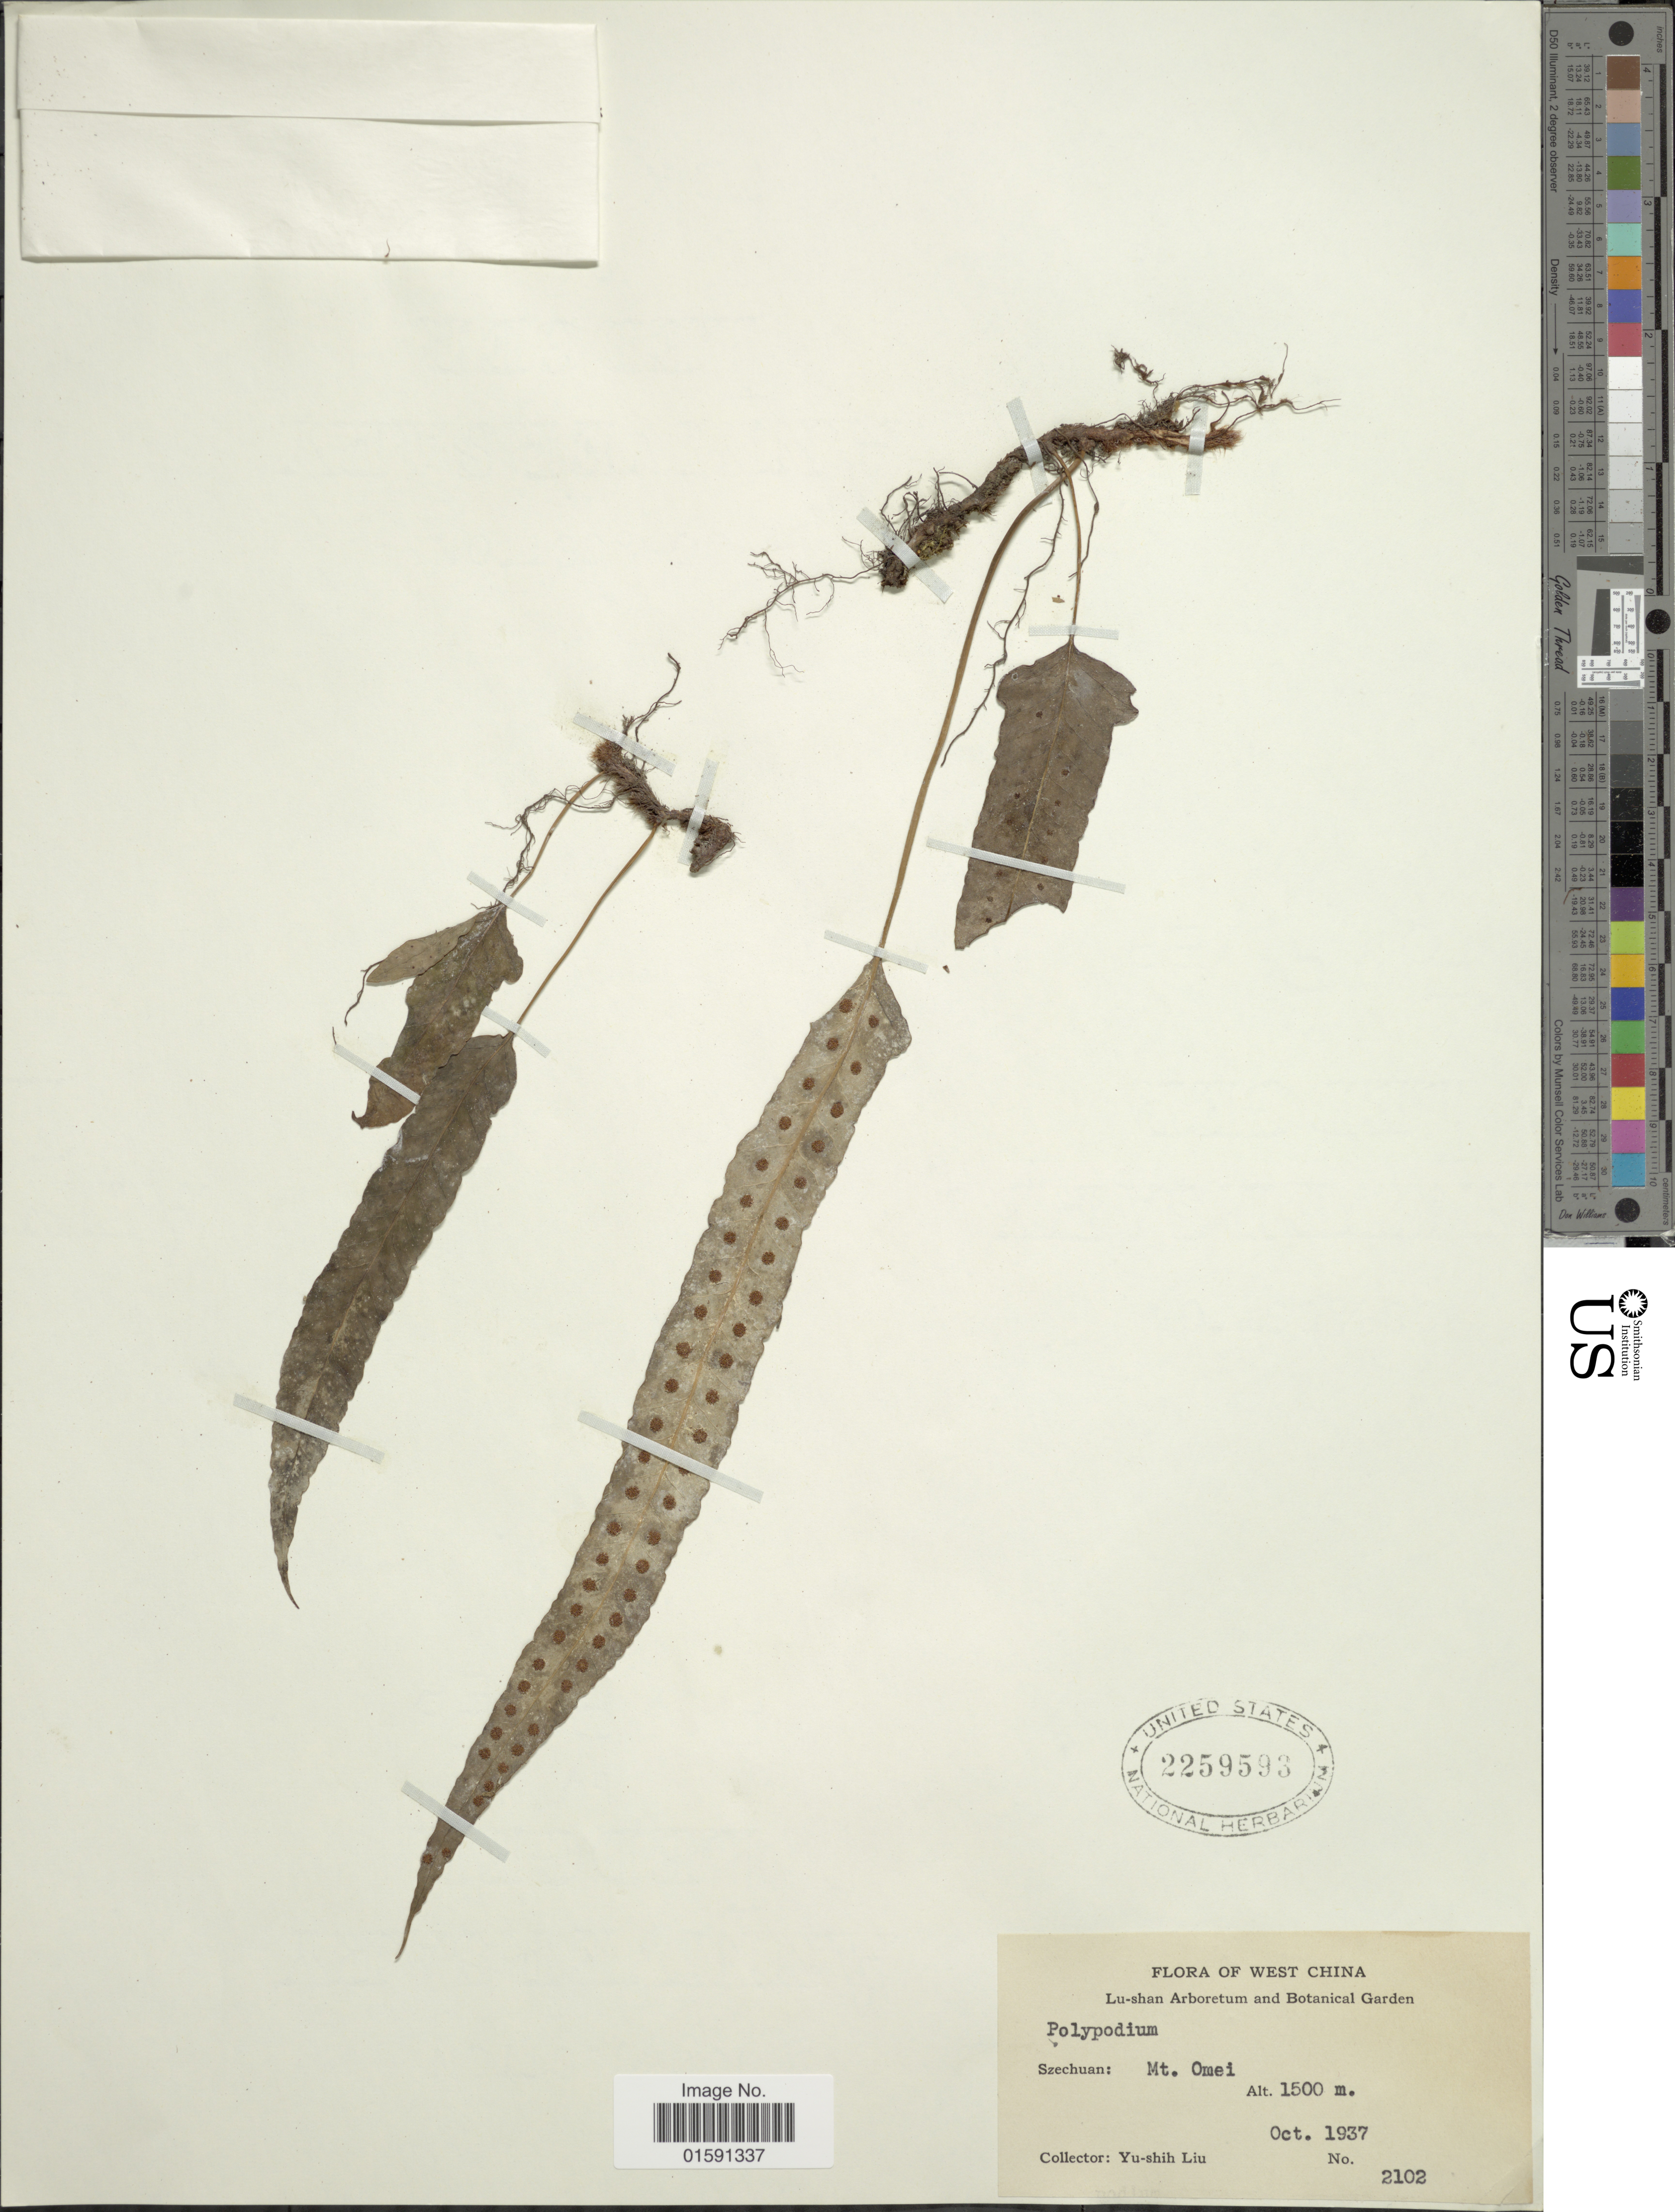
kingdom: Plantae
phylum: Tracheophyta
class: Polypodiopsida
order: Polypodiales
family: Polypodiaceae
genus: Selliguea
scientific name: Selliguea hastata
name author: (Thunb.) Fraser-Jenk.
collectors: Y.-S. Liu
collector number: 2102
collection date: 1937-10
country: China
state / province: Sichuan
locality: Szechuan: Mt. Omei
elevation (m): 1500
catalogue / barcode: US 2259593